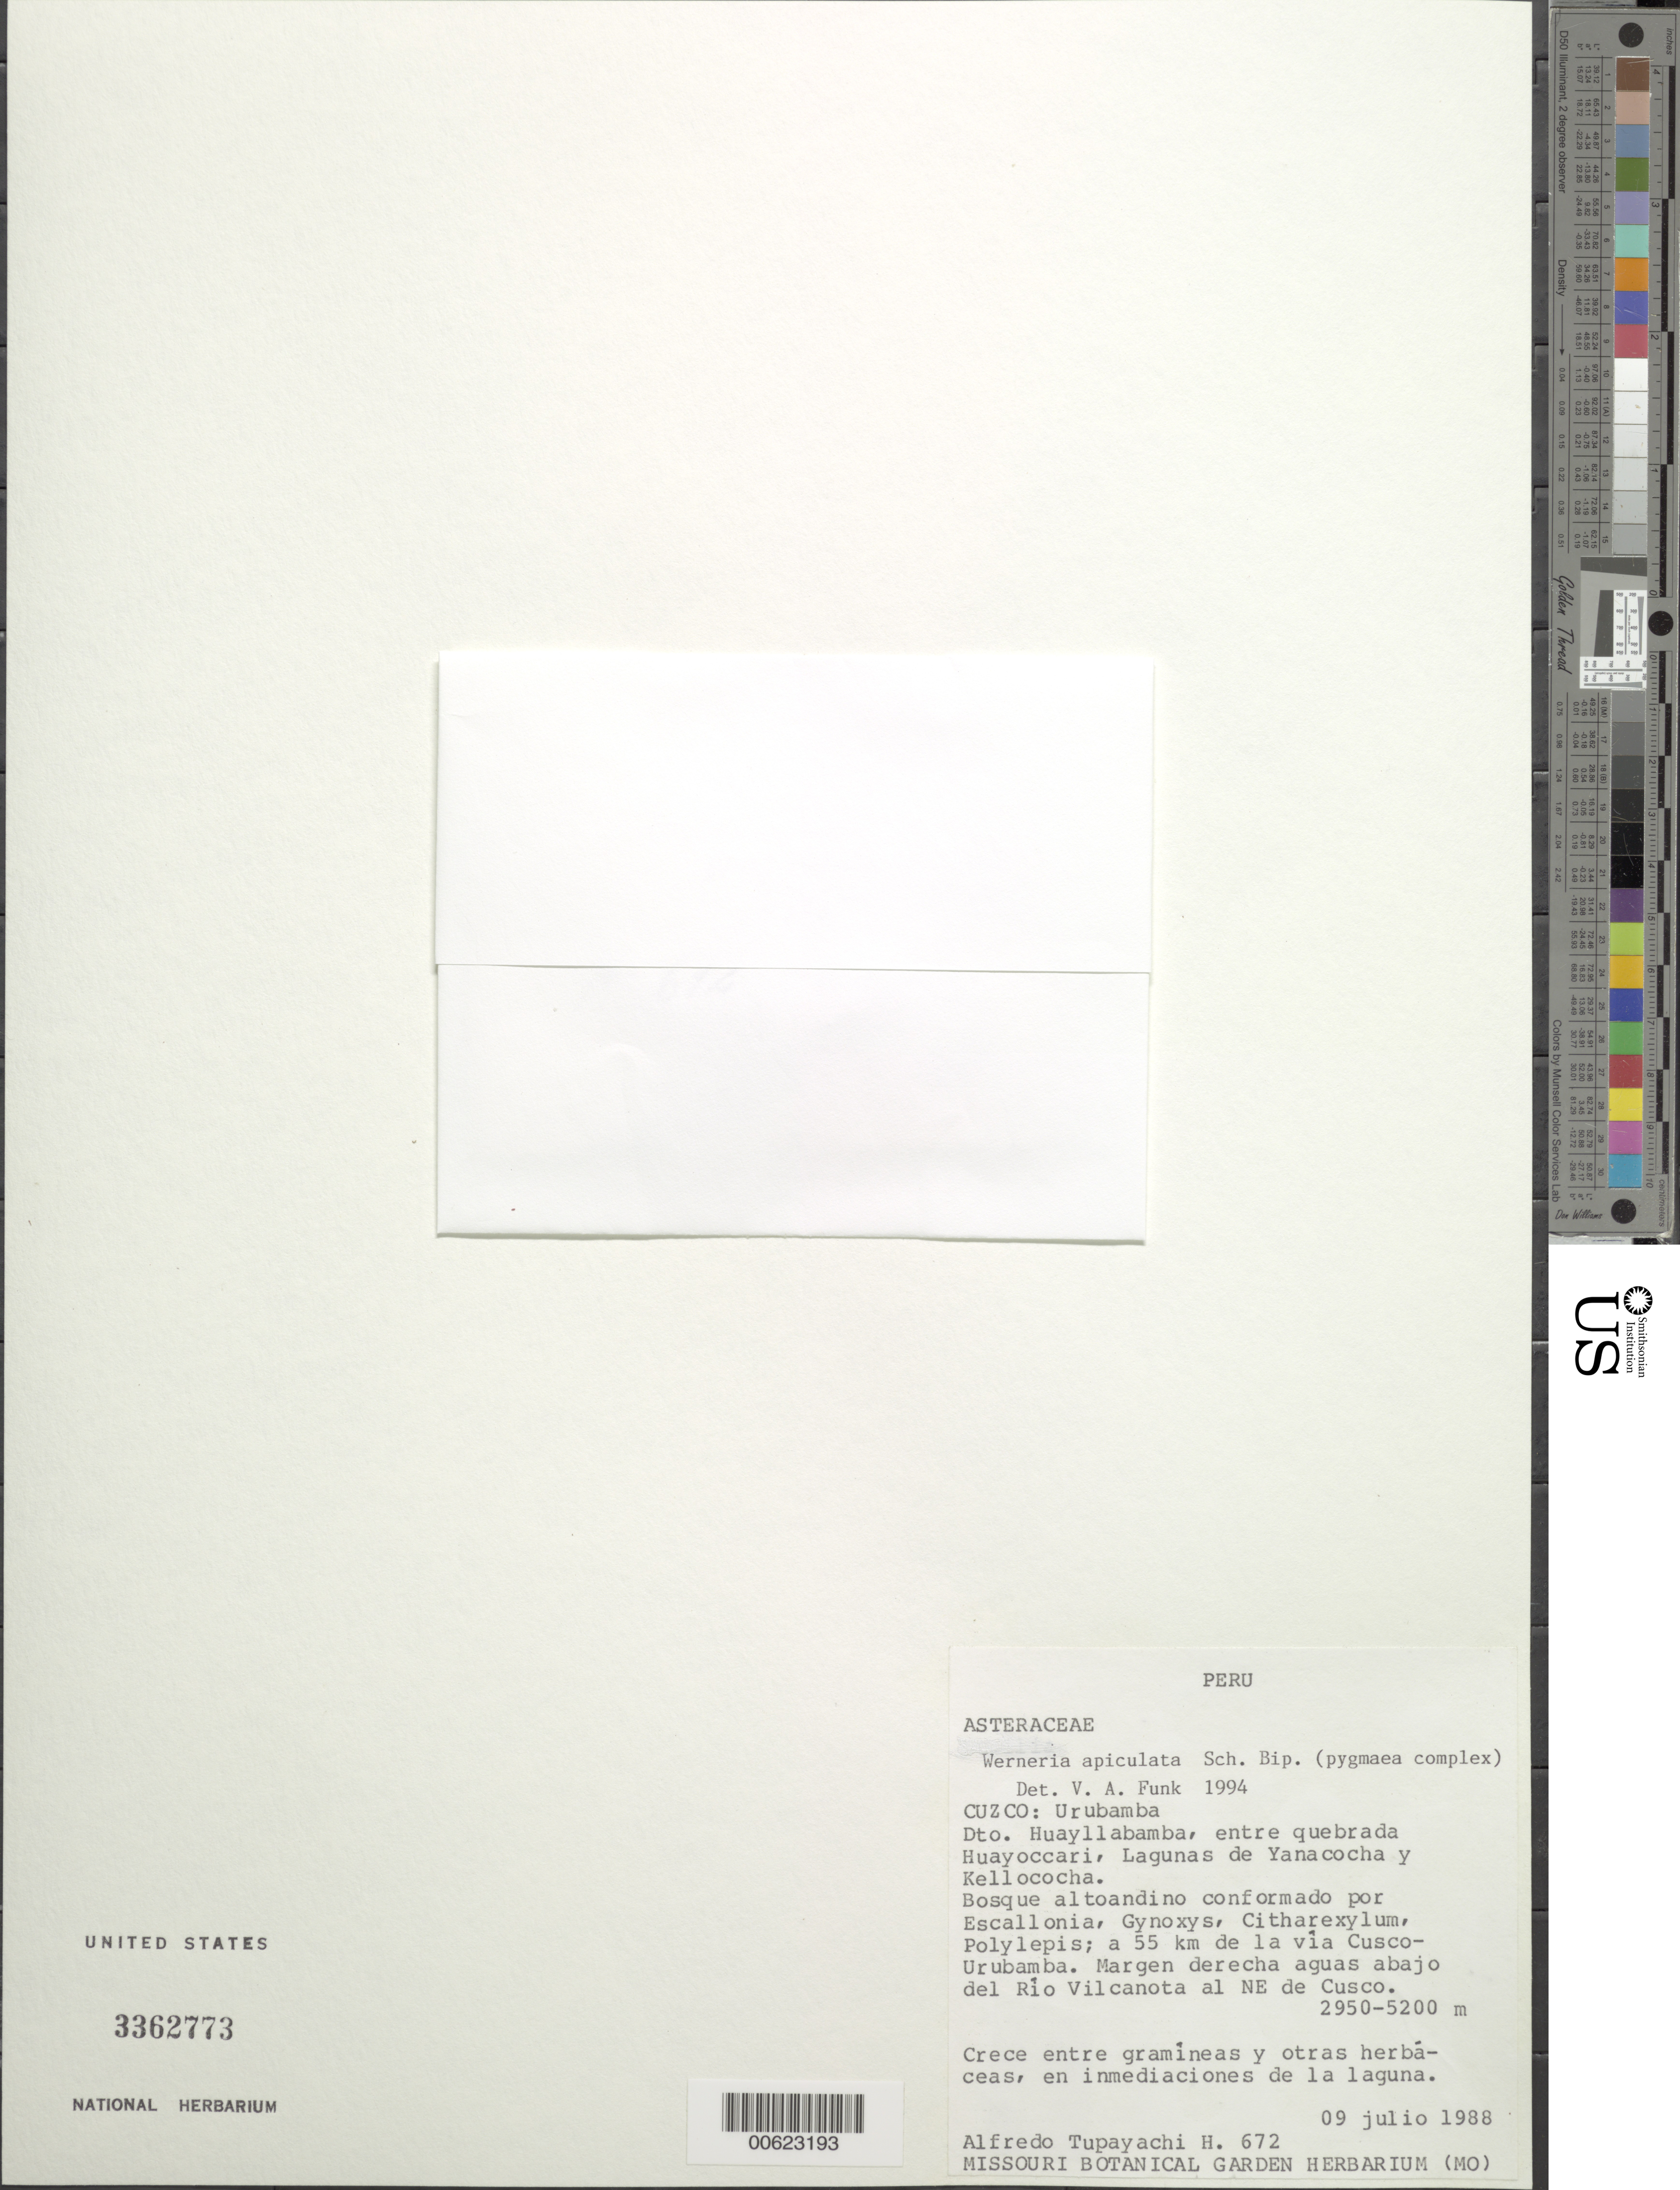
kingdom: Plantae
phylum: Tracheophyta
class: Magnoliopsida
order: Asterales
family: Asteraceae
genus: Werneria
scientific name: Werneria apiculata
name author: Sch. Bip.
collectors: A. Tupayachi H.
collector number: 672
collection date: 1988-07-09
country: Peru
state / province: Cusco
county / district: Urubamba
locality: Urubamba, Urubama, entre quebrada Huayoccari, Lagunas de Yanacocha y Kellococha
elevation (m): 2950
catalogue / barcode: US 3362773